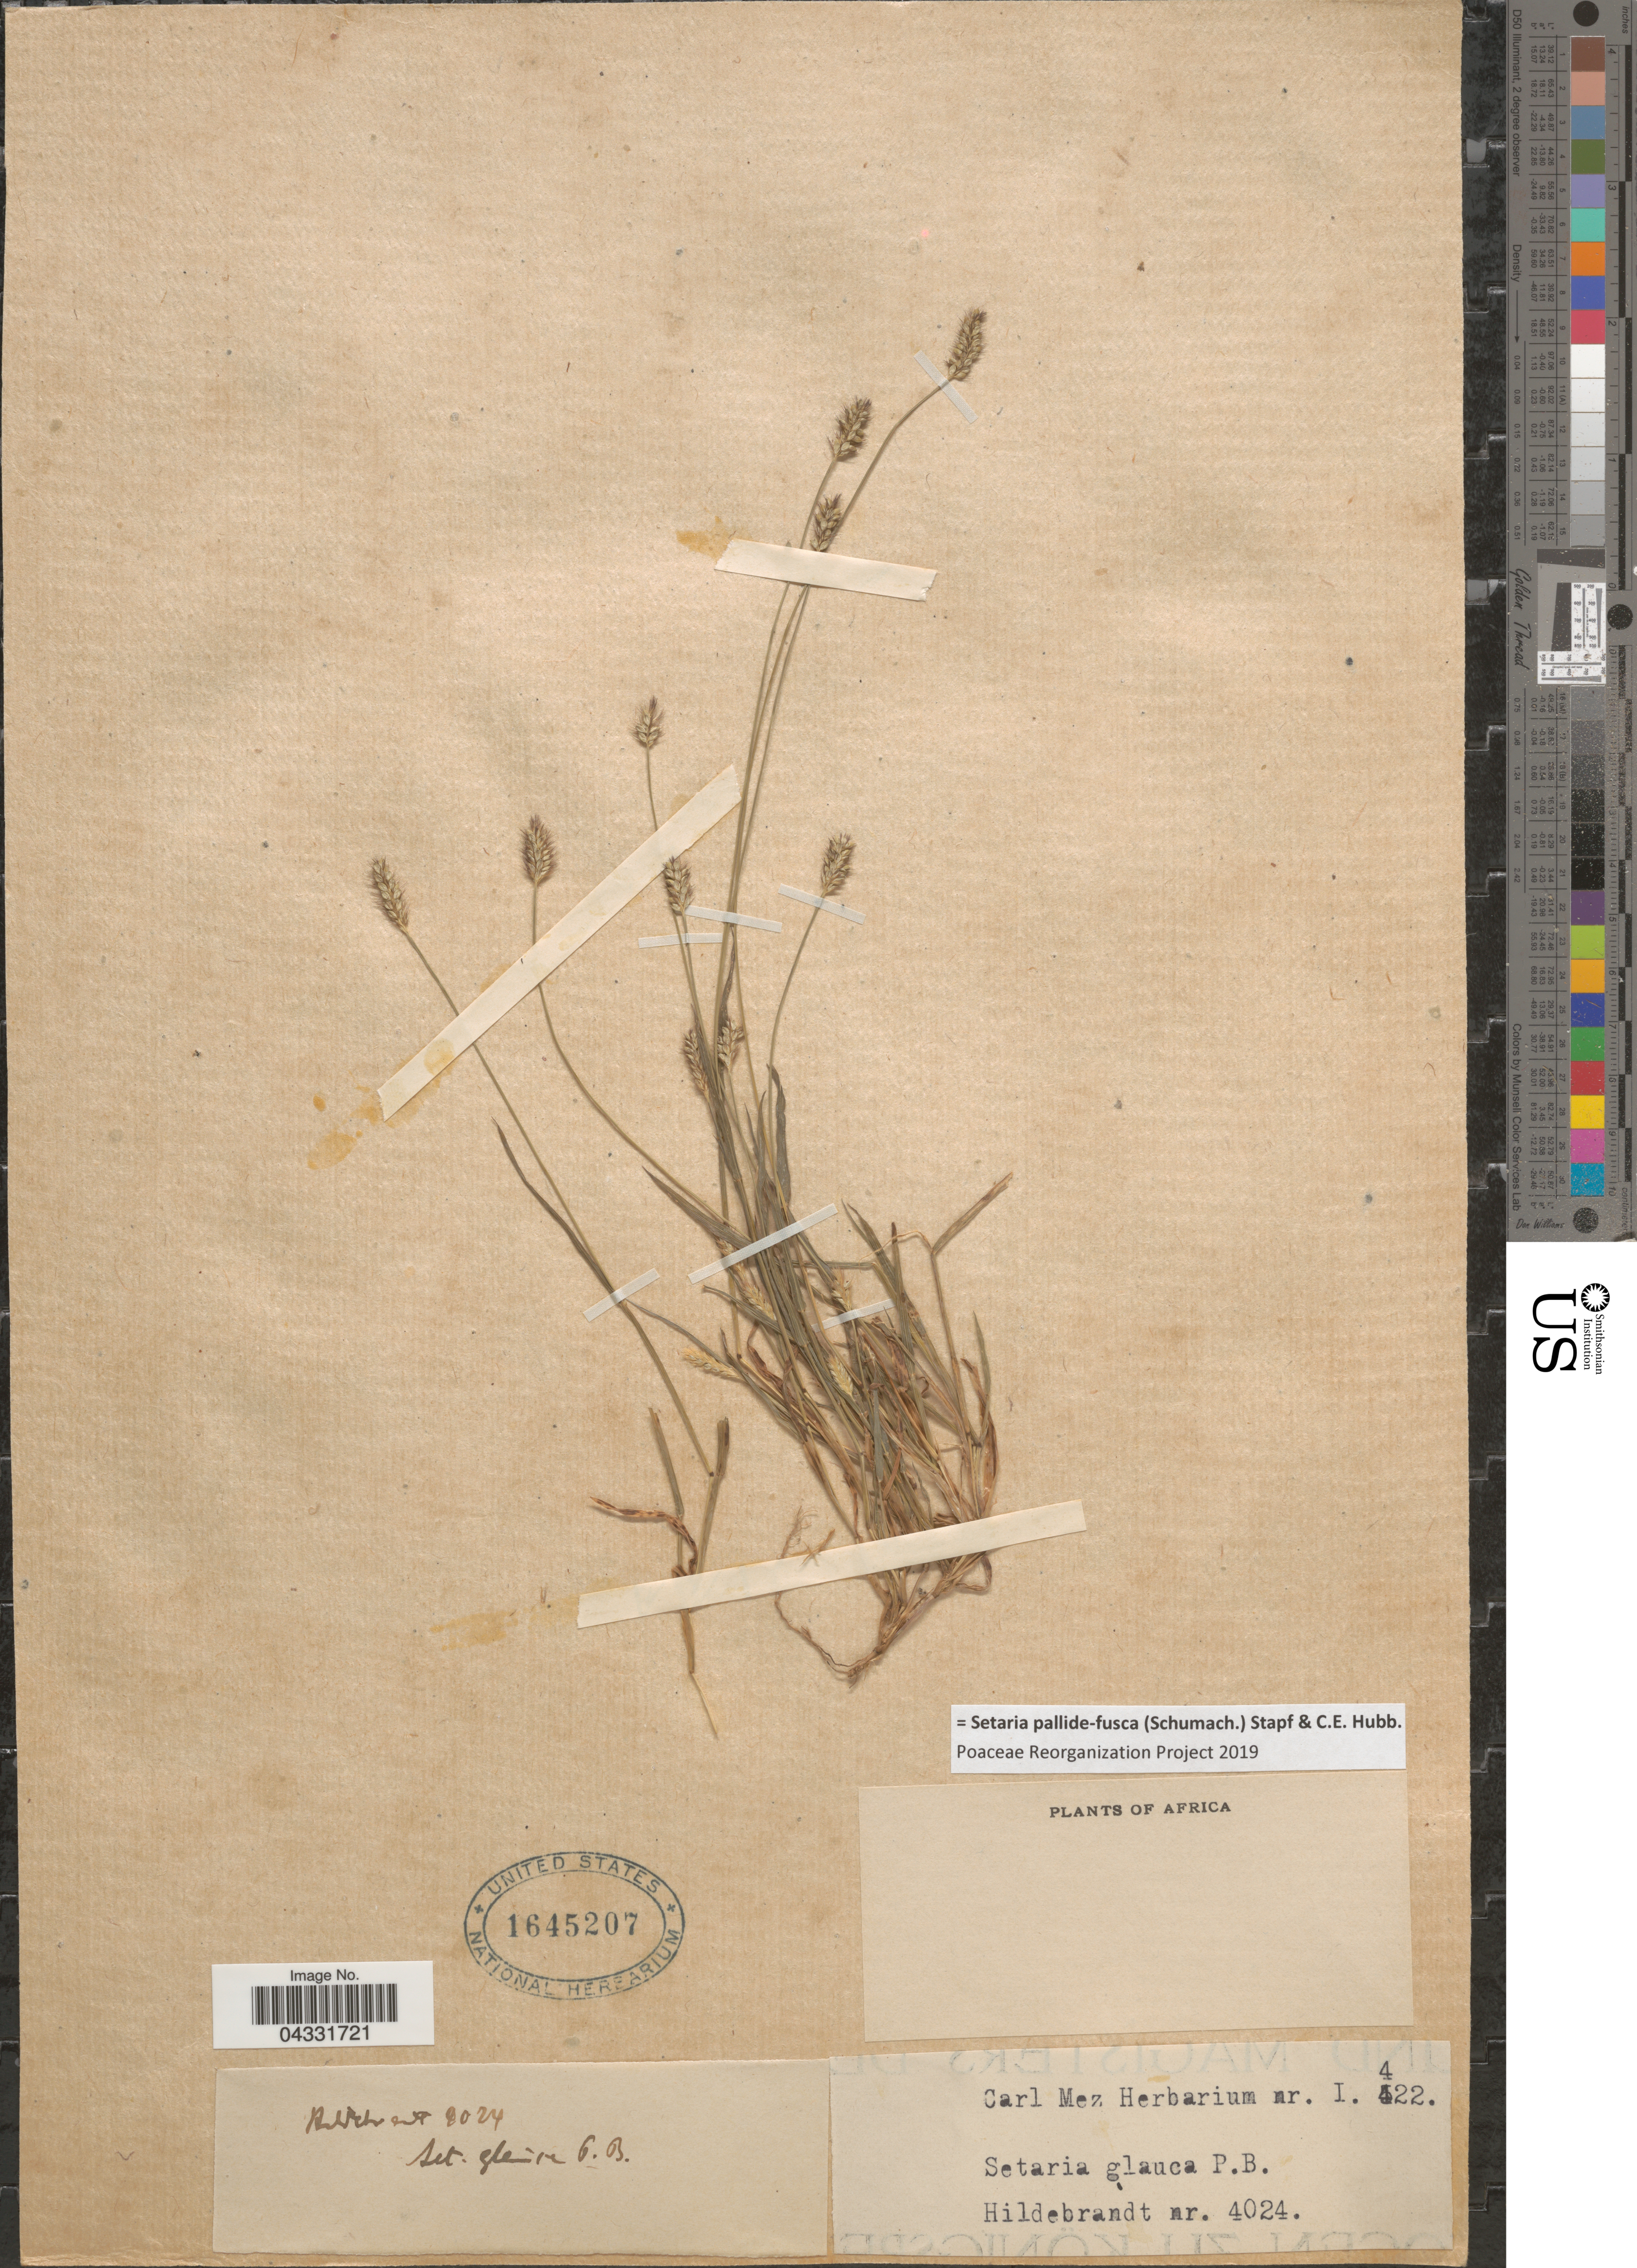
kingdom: Plantae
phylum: Tracheophyta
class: Liliopsida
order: Poales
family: Poaceae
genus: Setaria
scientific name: Setaria pallide-fusca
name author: (Schumach.) Stapf & C.E. Hubb.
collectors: Hildebrandt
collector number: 4024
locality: Africa.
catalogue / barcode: US 1645207